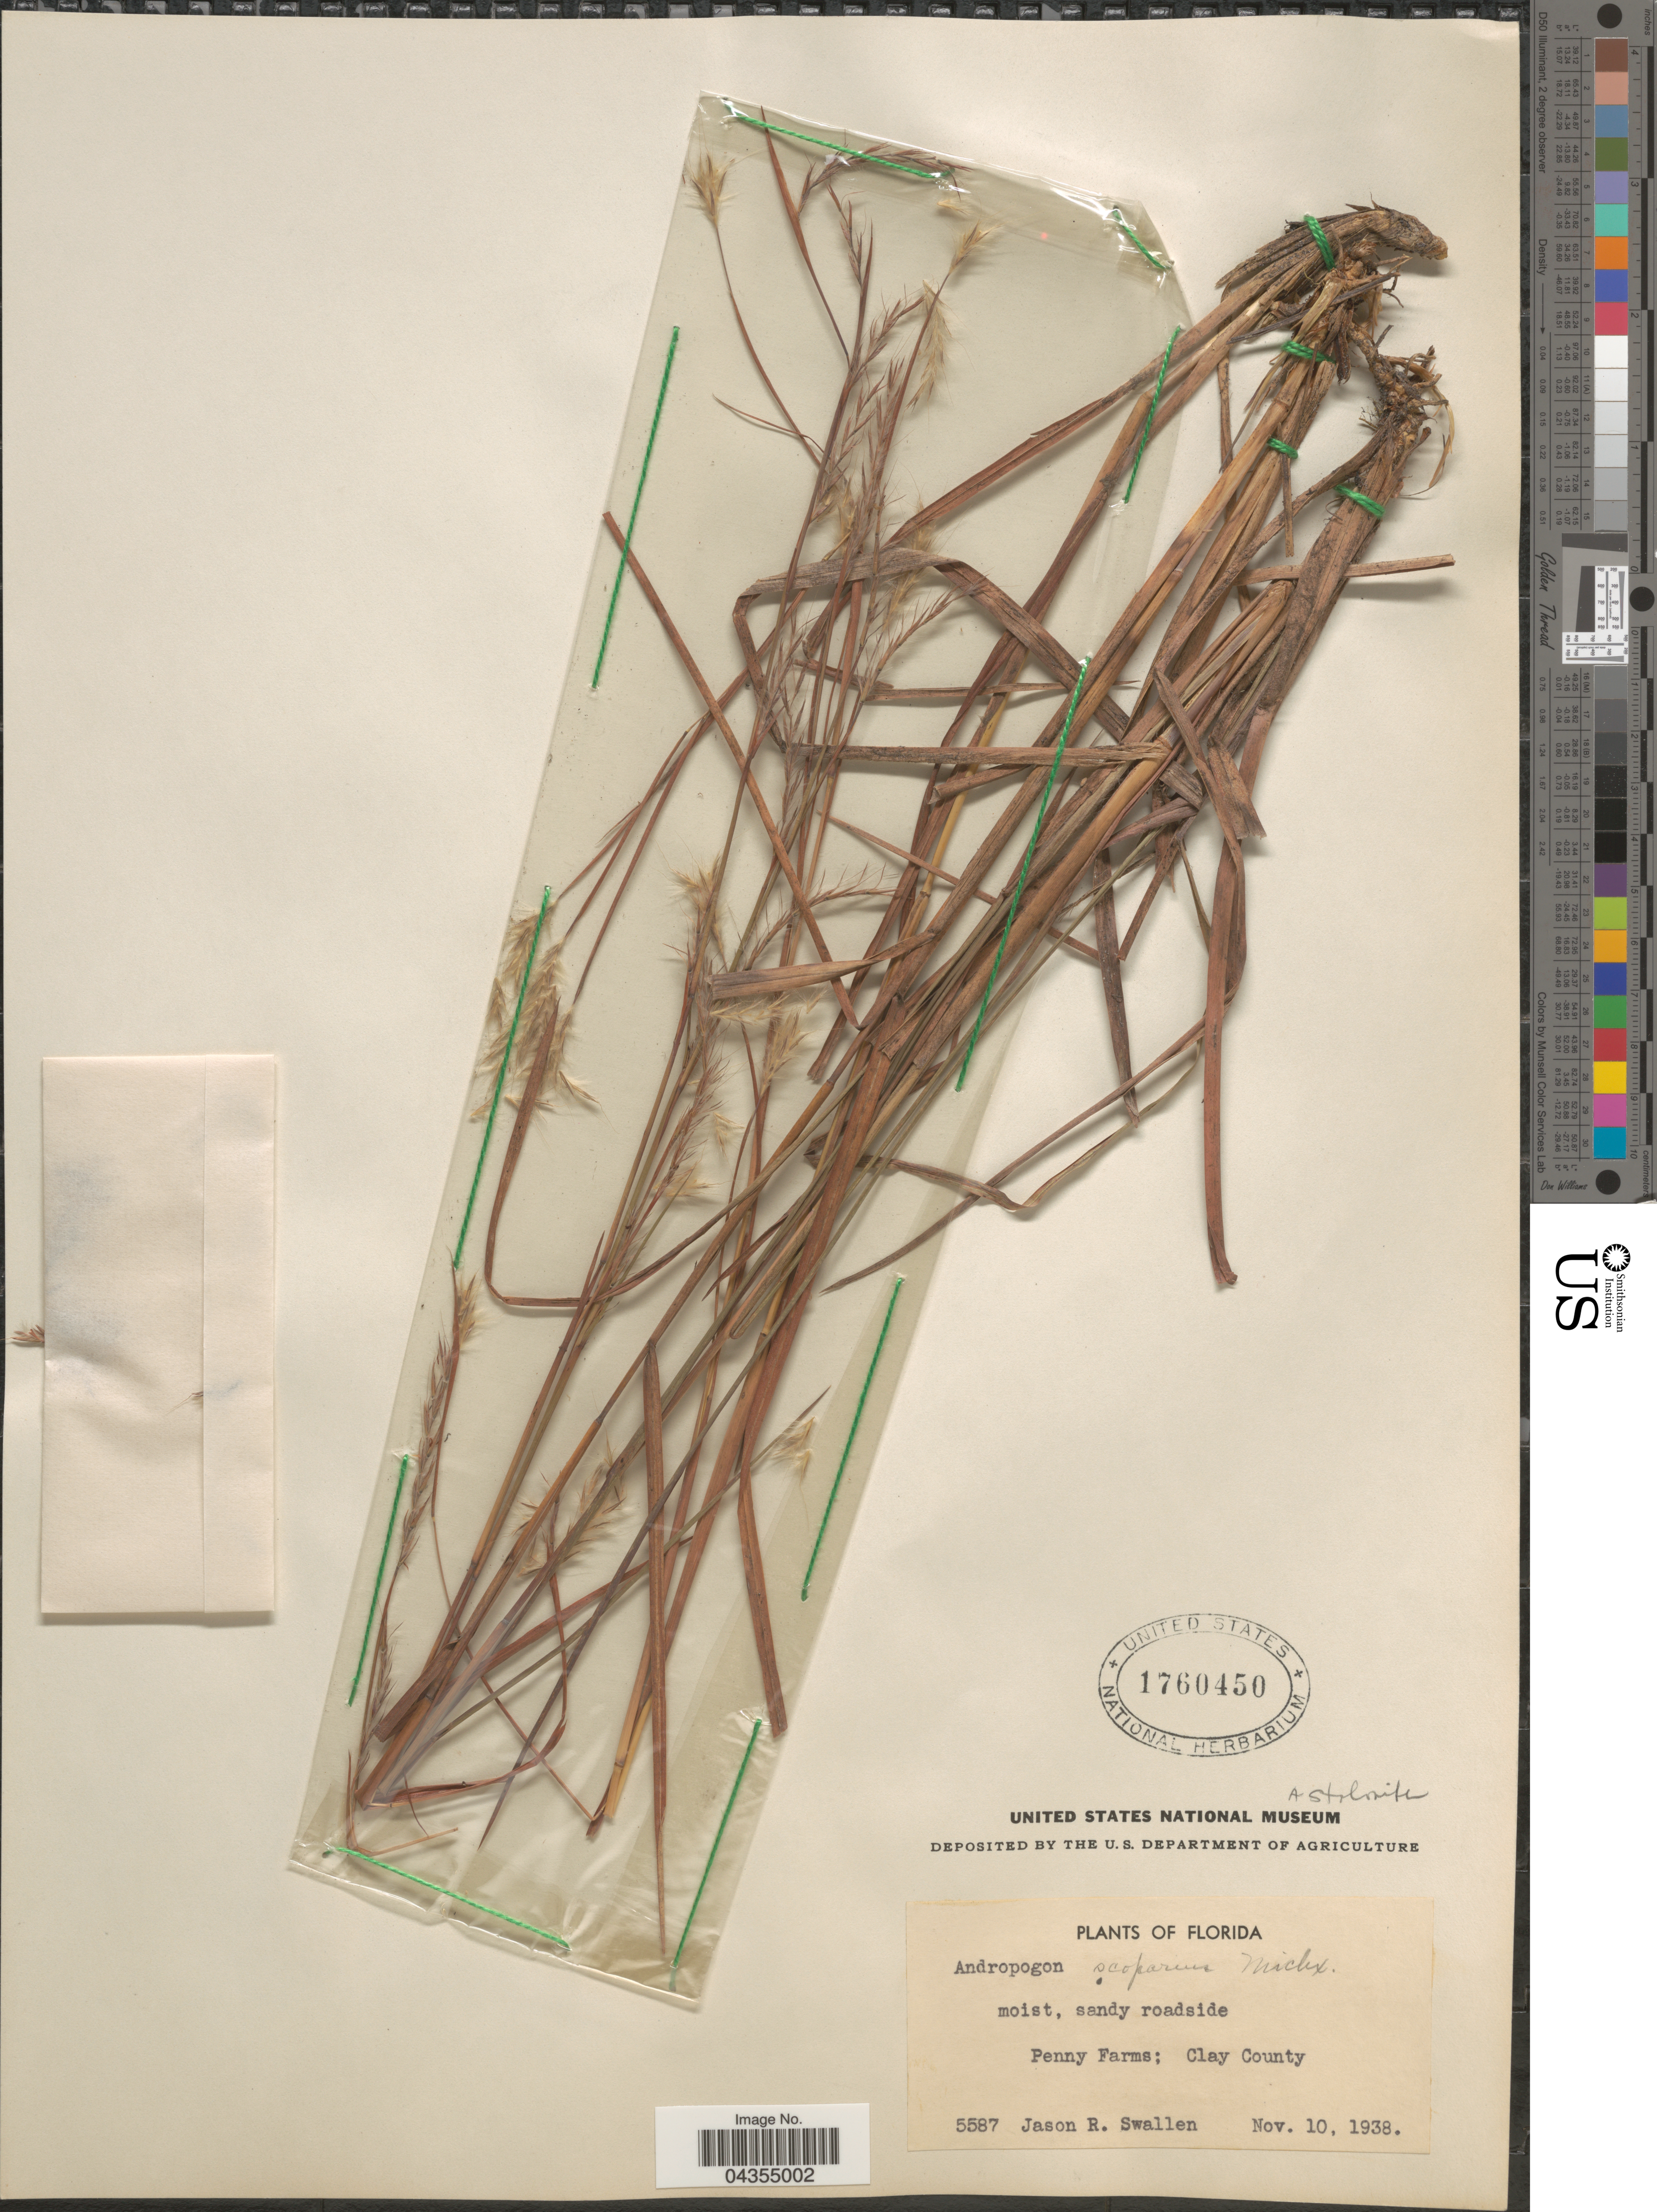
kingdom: Plantae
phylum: Tracheophyta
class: Liliopsida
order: Poales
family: Poaceae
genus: Schizachyrium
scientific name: Schizachyrium sanguineum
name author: (Retz.) Alston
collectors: J. R. Swallen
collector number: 5587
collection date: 1938-11-10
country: United States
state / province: Florida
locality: Penny Farms; Clay County.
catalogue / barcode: US 1760450